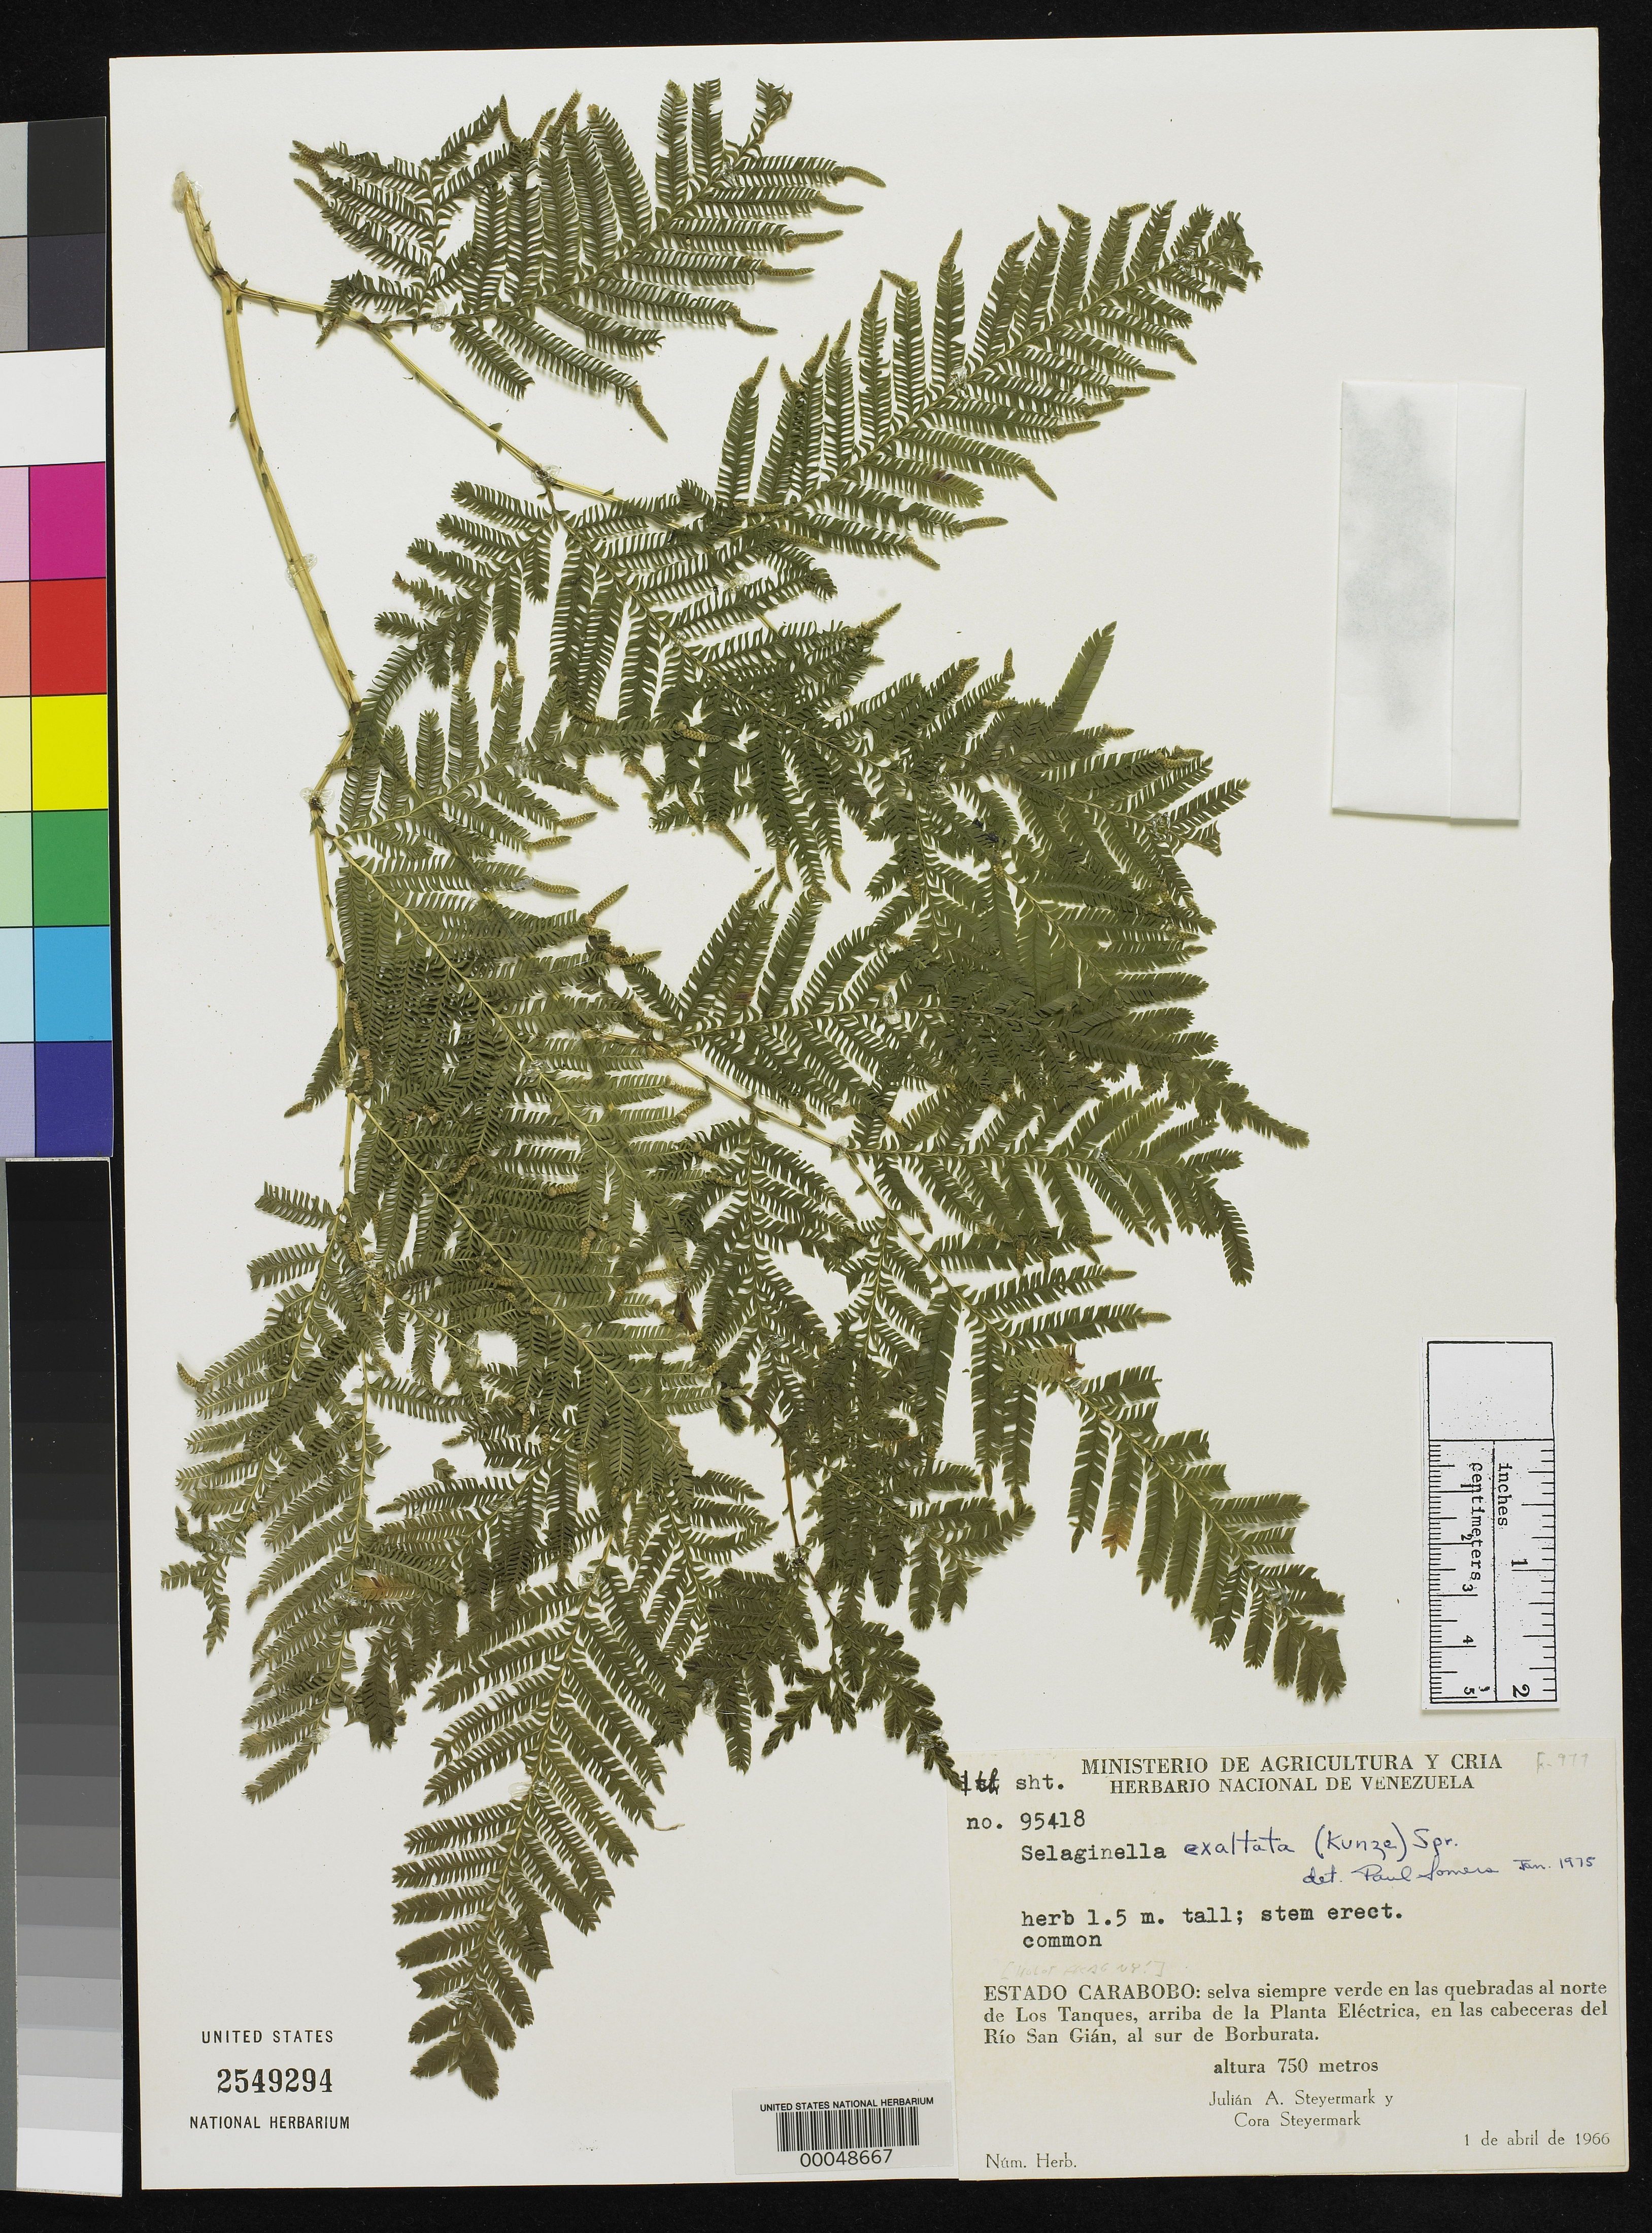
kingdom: Plantae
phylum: Tracheophyta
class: Lycopodiopsida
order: Selaginellales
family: Selaginellaceae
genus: Selaginella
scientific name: Selaginella gigantea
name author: Steyerm. & A.R. Sm.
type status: Paratype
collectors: J. Steyermark & C. Steyermark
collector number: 95418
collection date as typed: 01 Apr 1966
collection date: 1966-04-01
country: Venezuela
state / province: Carabobo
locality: Edge of Rio San Gian, S of Borburata between Los Tanques and La Tomar.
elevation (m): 750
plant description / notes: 2 collections of same taxon with similar numbers have apparently been confused and mis-cited. Protologue cites holotype as Steyermark & Steyermark 95418 and as USNH 2549293, but that sheet is Steyermark & Steyermark 95148 (collection cited as paratype).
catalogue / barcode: US 2549294